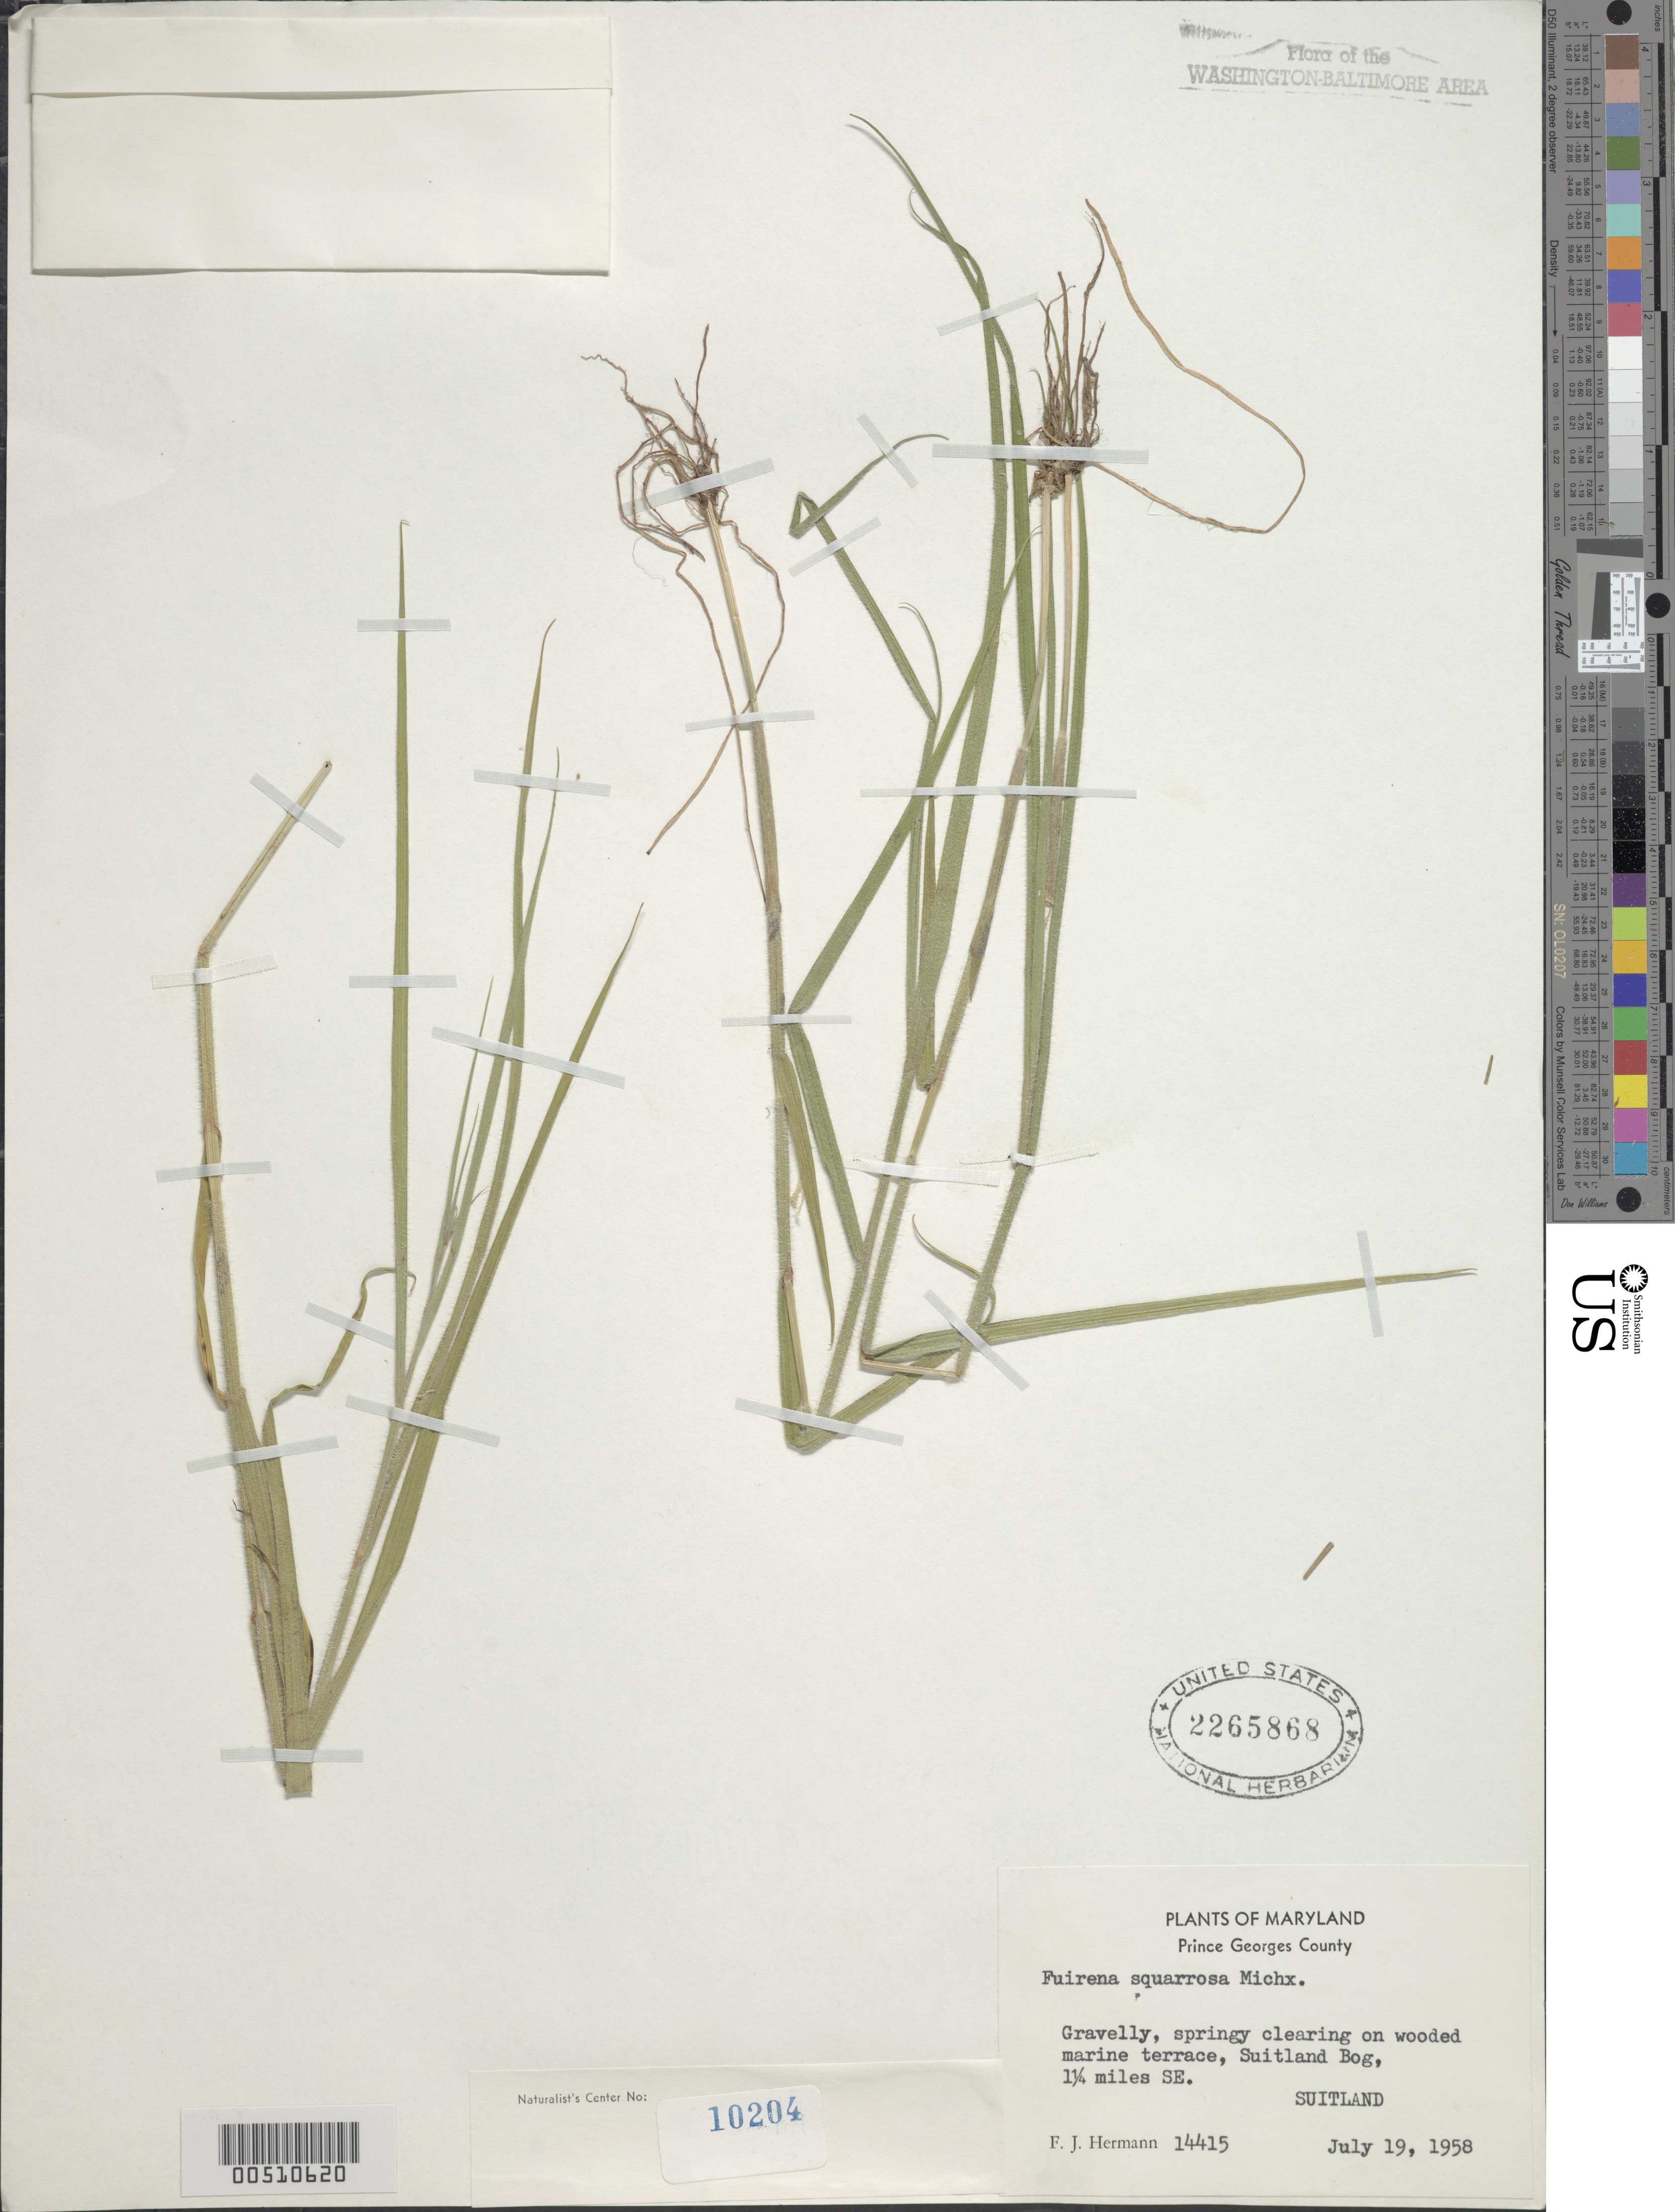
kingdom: Plantae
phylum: Tracheophyta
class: Liliopsida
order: Poales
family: Cyperaceae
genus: Fuirena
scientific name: Fuirena squarrosa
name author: Michx.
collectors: F. J. Hermann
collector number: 14415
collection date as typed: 19 Jul 1958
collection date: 1958-07-19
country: United States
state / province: Maryland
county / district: Prince George's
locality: Suitland Bog, 1.25 mi. SE of Suitland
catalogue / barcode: US 2265868